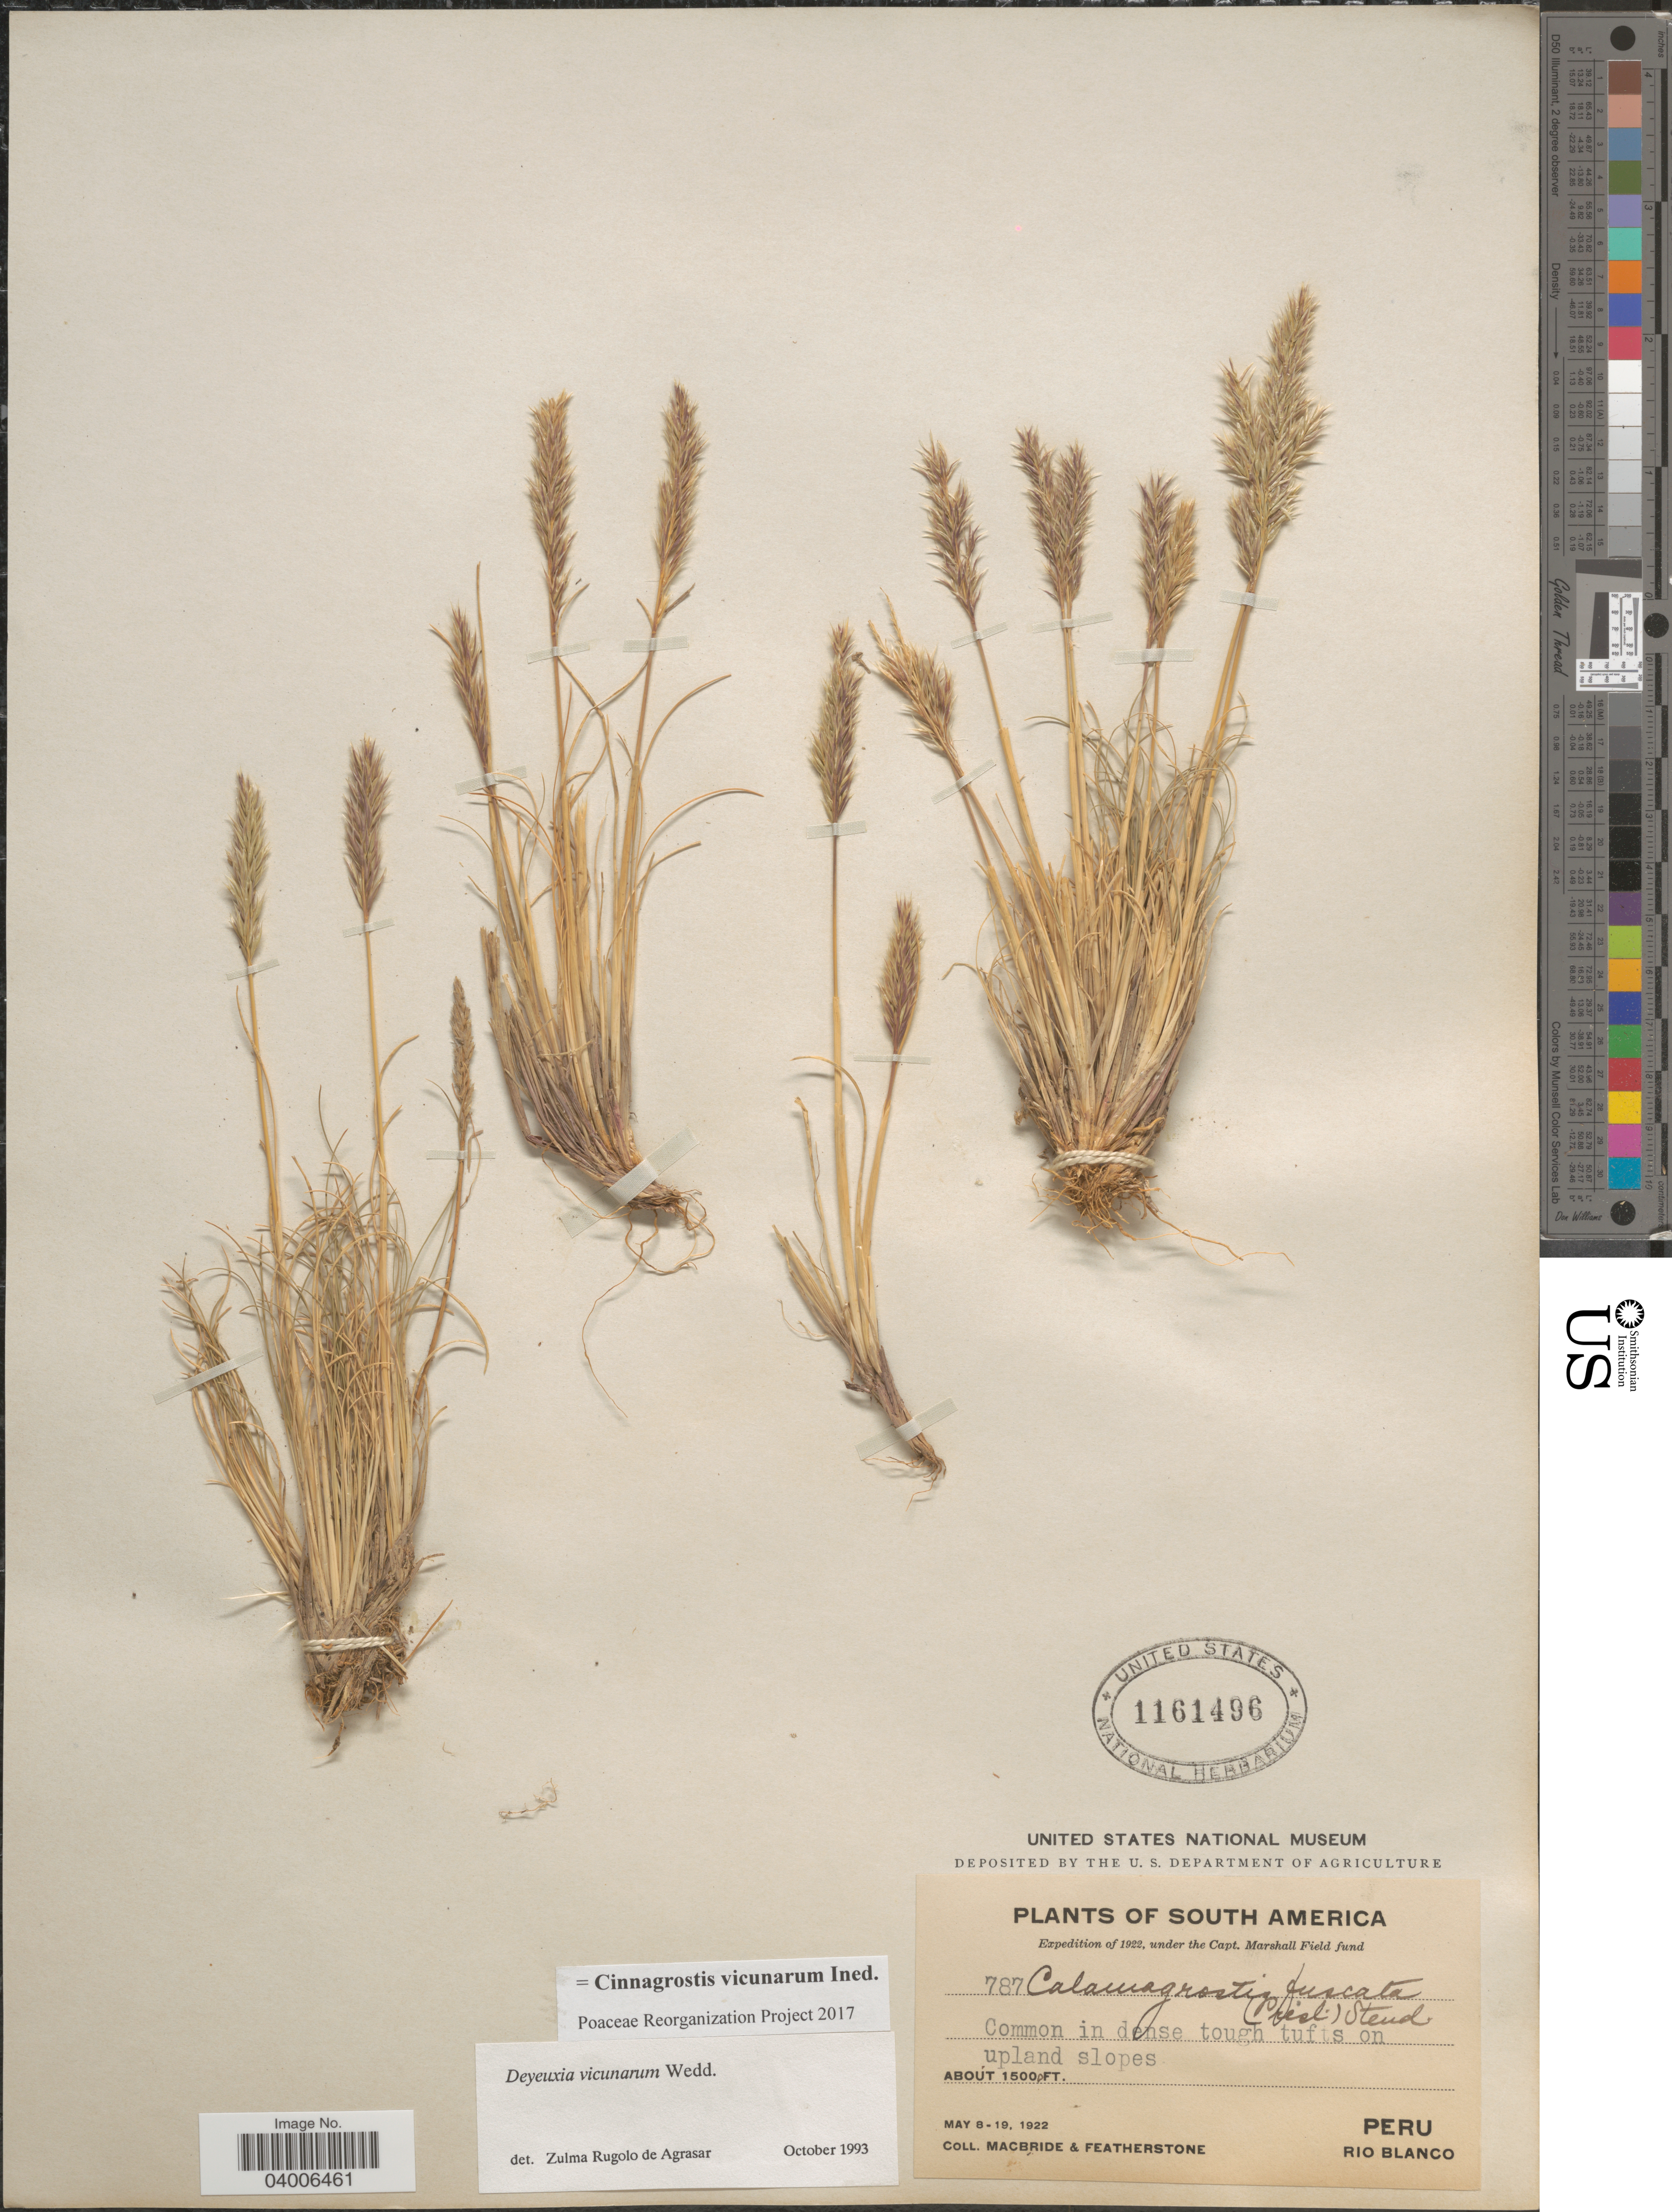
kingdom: Plantae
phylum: Tracheophyta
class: Liliopsida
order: Poales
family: Poaceae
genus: Cinnagrostis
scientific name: Cinnagrostis vicunarum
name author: (Wedd.) P.M. Peterson et al.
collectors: Macbride, -- & -. Featherstone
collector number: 787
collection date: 1922-05-08/1922-05-19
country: Peru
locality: In dense tough tufts on upland slopes. Rio Blanco.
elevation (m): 4572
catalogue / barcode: US 1161496